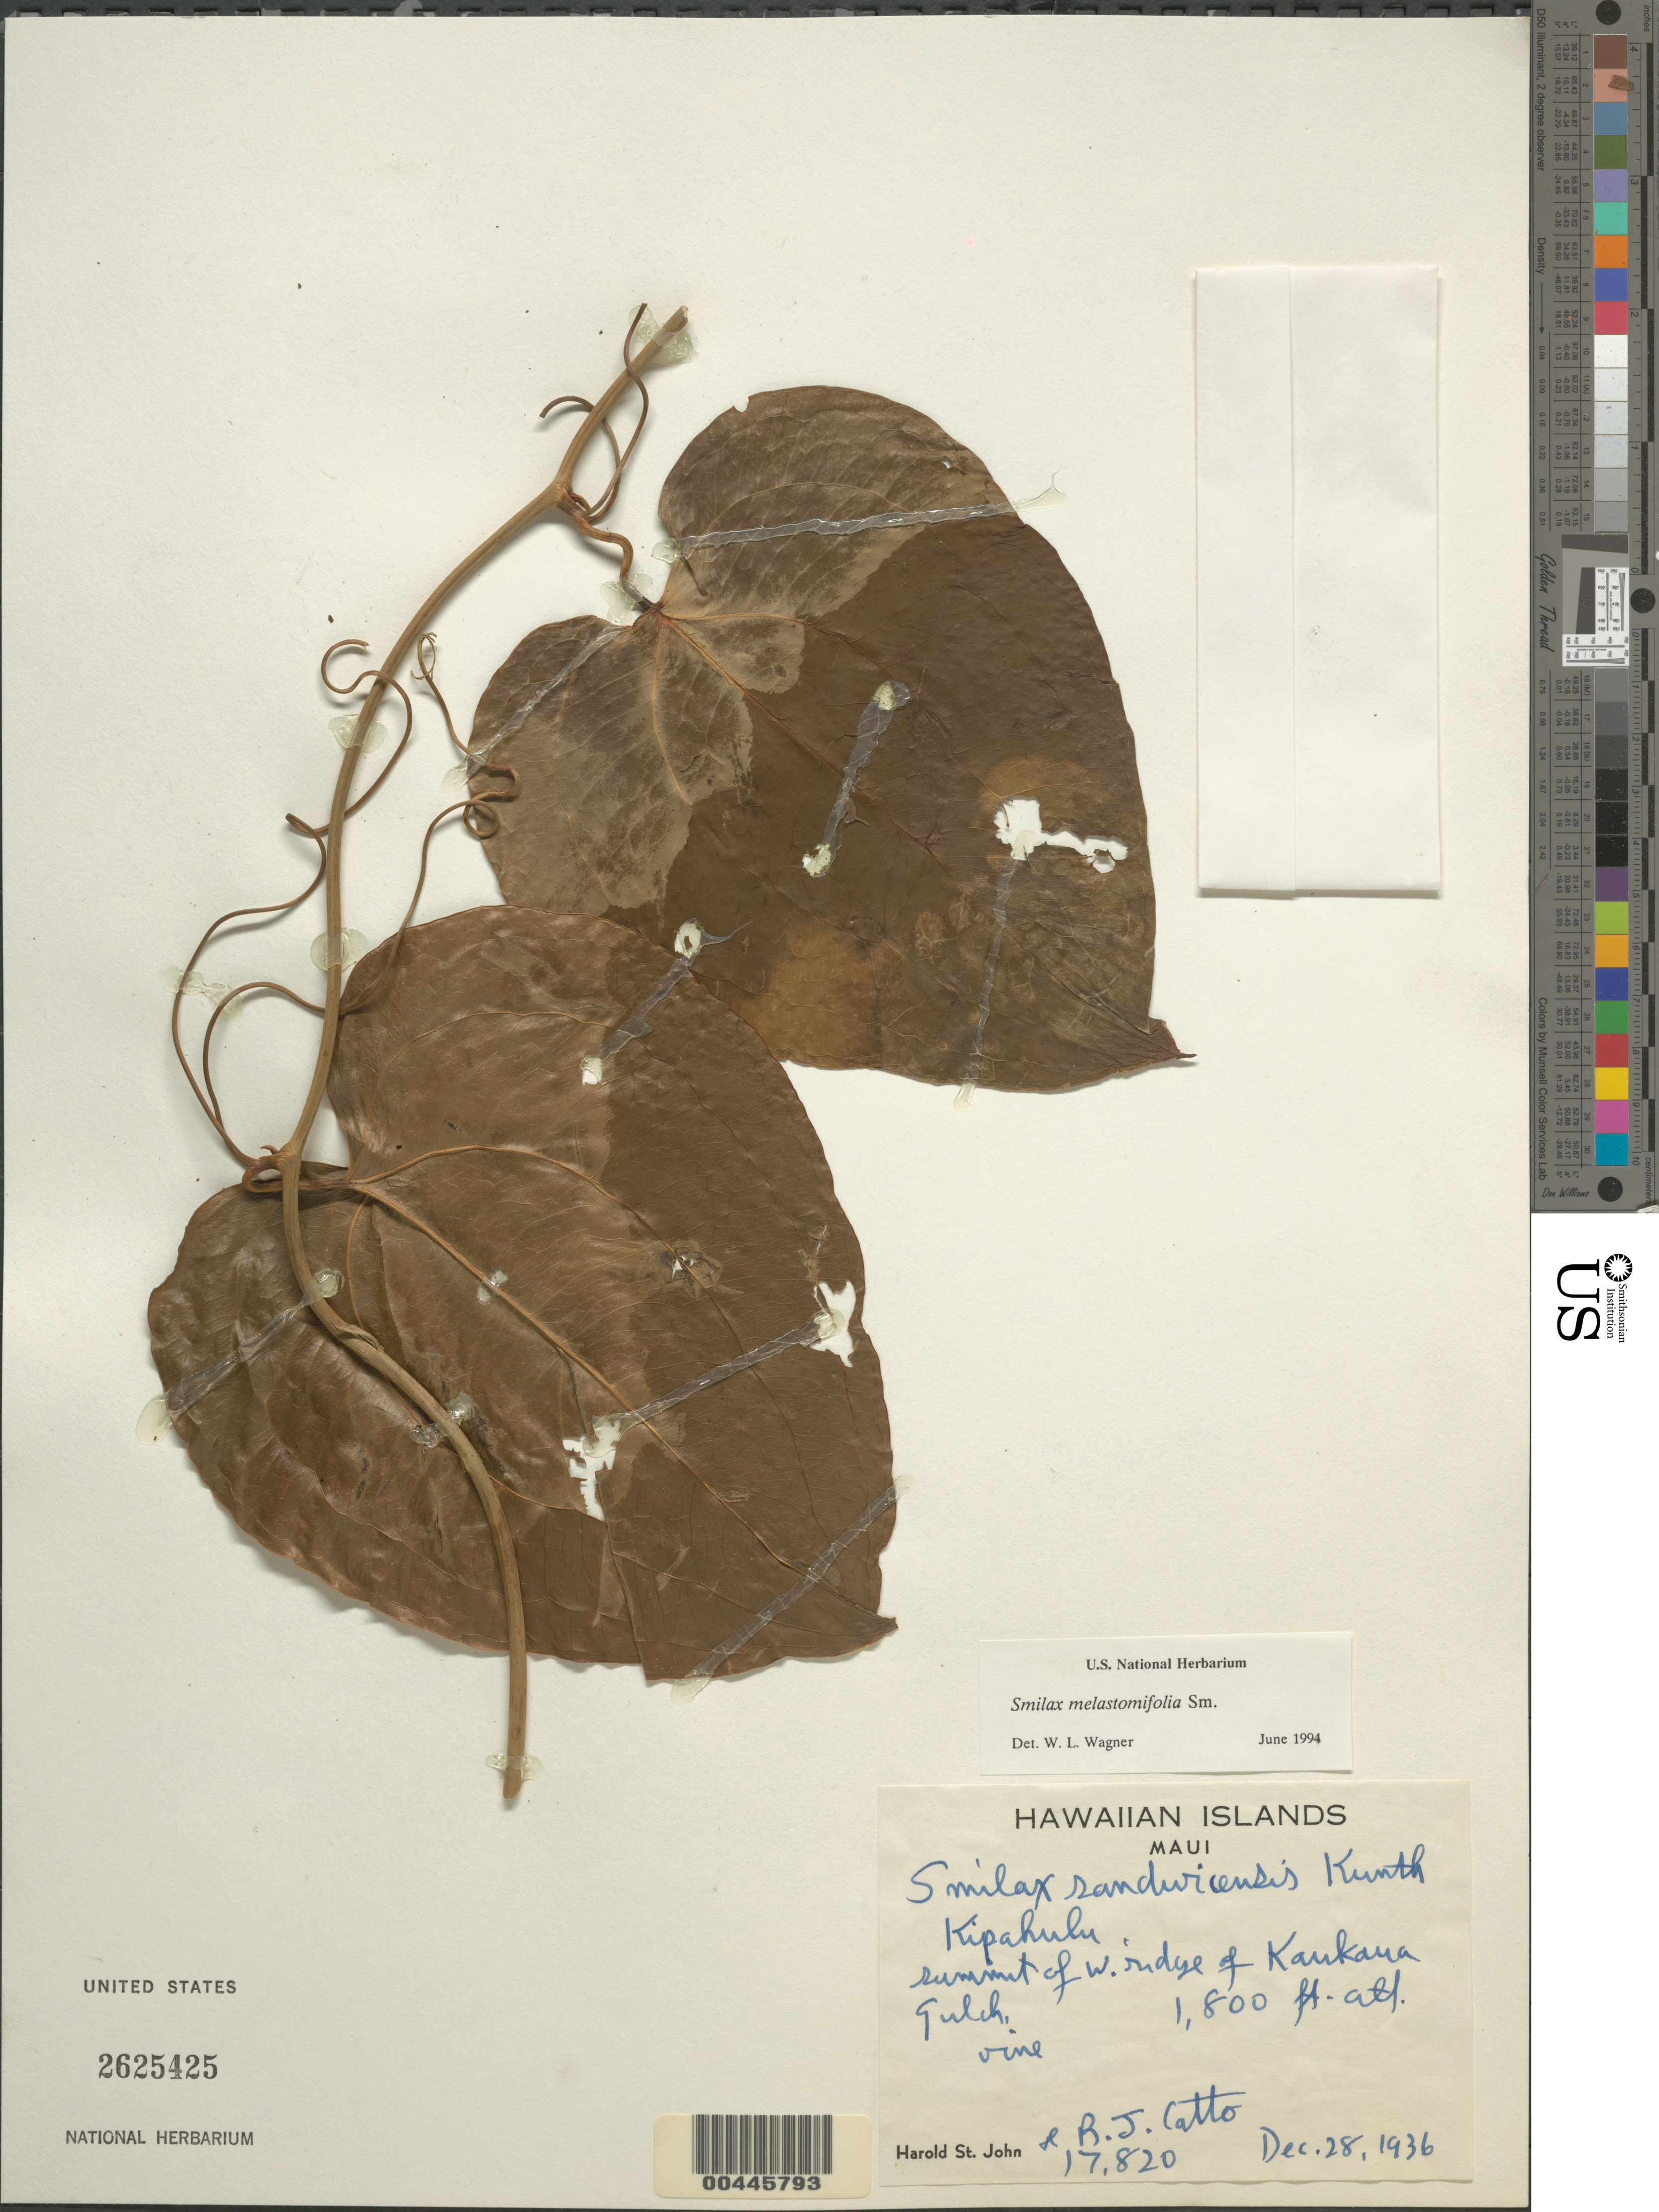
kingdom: Plantae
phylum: Tracheophyta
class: Liliopsida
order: Liliales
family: Smilacaceae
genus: Smilax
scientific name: Smilax melastomifolia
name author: Sm.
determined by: Wagner, W. L., (BOT), Smithsonian Institution - National Museum of Natural History (UNITED STATES)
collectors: H. St. John & R. Catto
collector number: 17820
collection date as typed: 28 Dec 1936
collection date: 1936-12-28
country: United States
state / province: Hawaii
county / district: Maui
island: Maui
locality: Kipahulu, summit of W ridge of Kaukaua Gulch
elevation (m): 549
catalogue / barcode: US 2625425